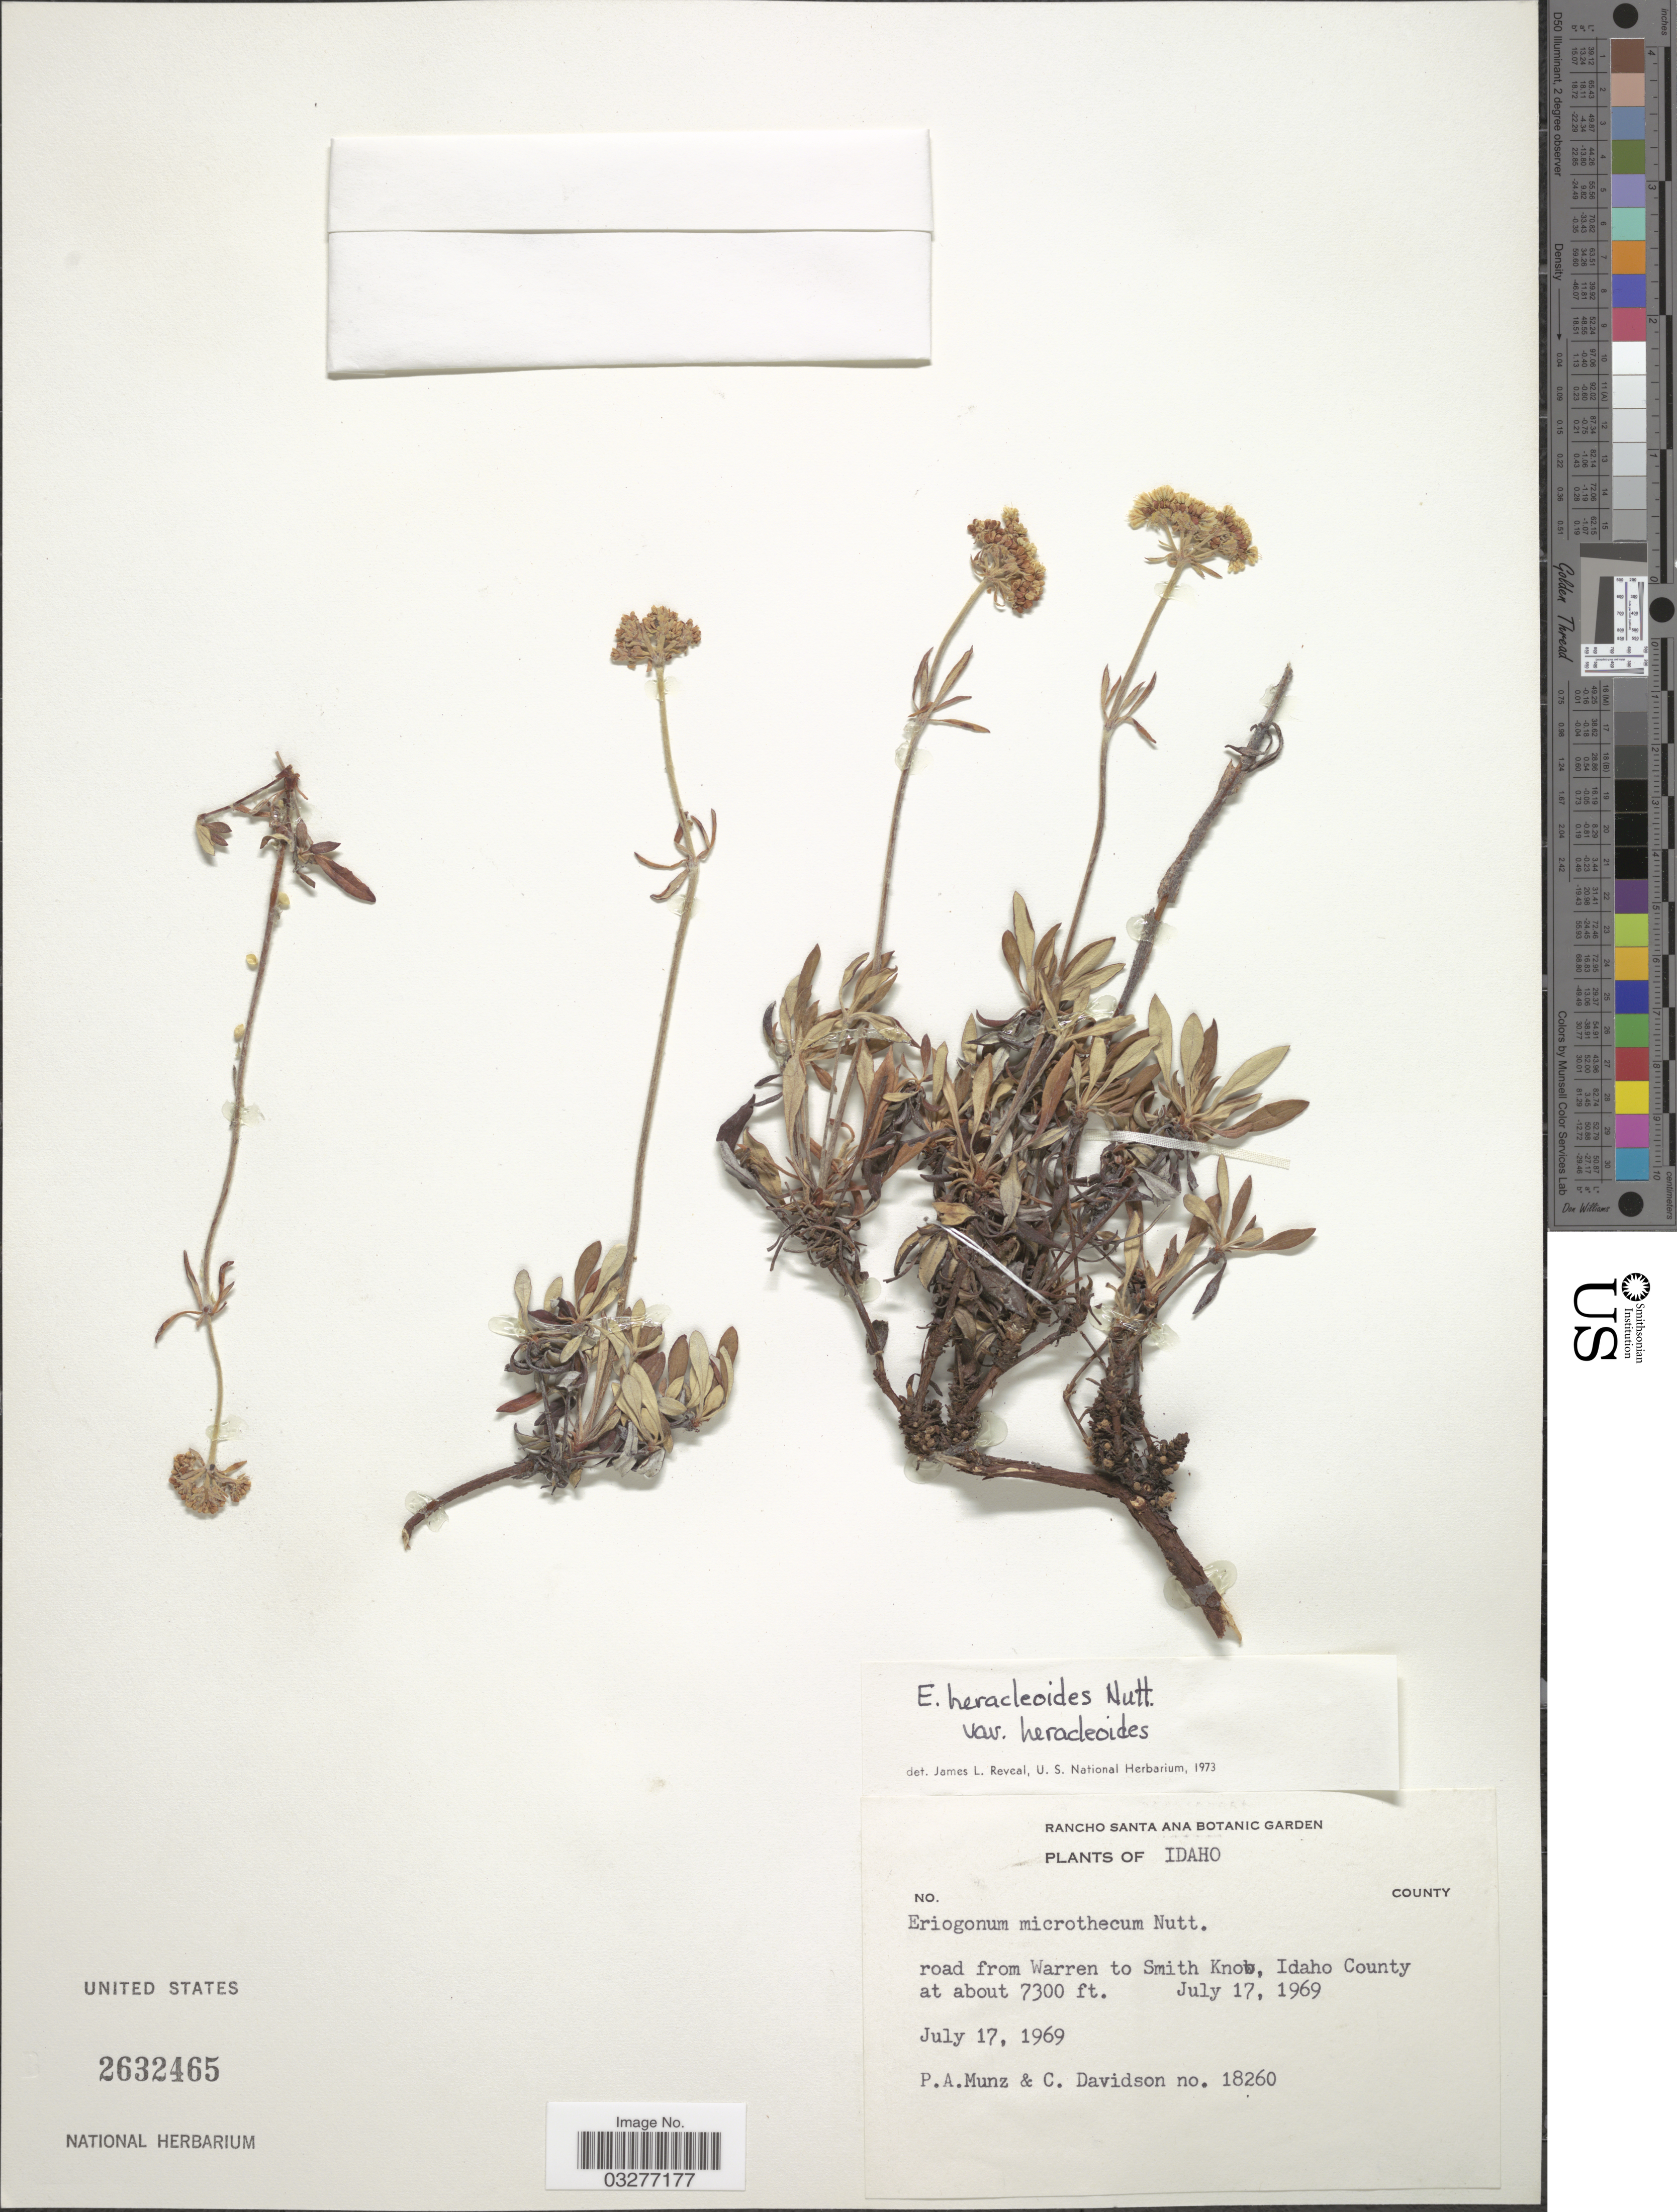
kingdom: Plantae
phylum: Tracheophyta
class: Magnoliopsida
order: Caryophyllales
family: Polygonaceae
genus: Eriogonum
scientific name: Eriogonum heracleoides var. heracleoides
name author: Nutt.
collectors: P. A. Munz & C. Davidson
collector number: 18260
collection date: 1969-07-17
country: United States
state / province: Idaho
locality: Road from Warren to Smith Knob, Idaho County.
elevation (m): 2225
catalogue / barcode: US 2632465